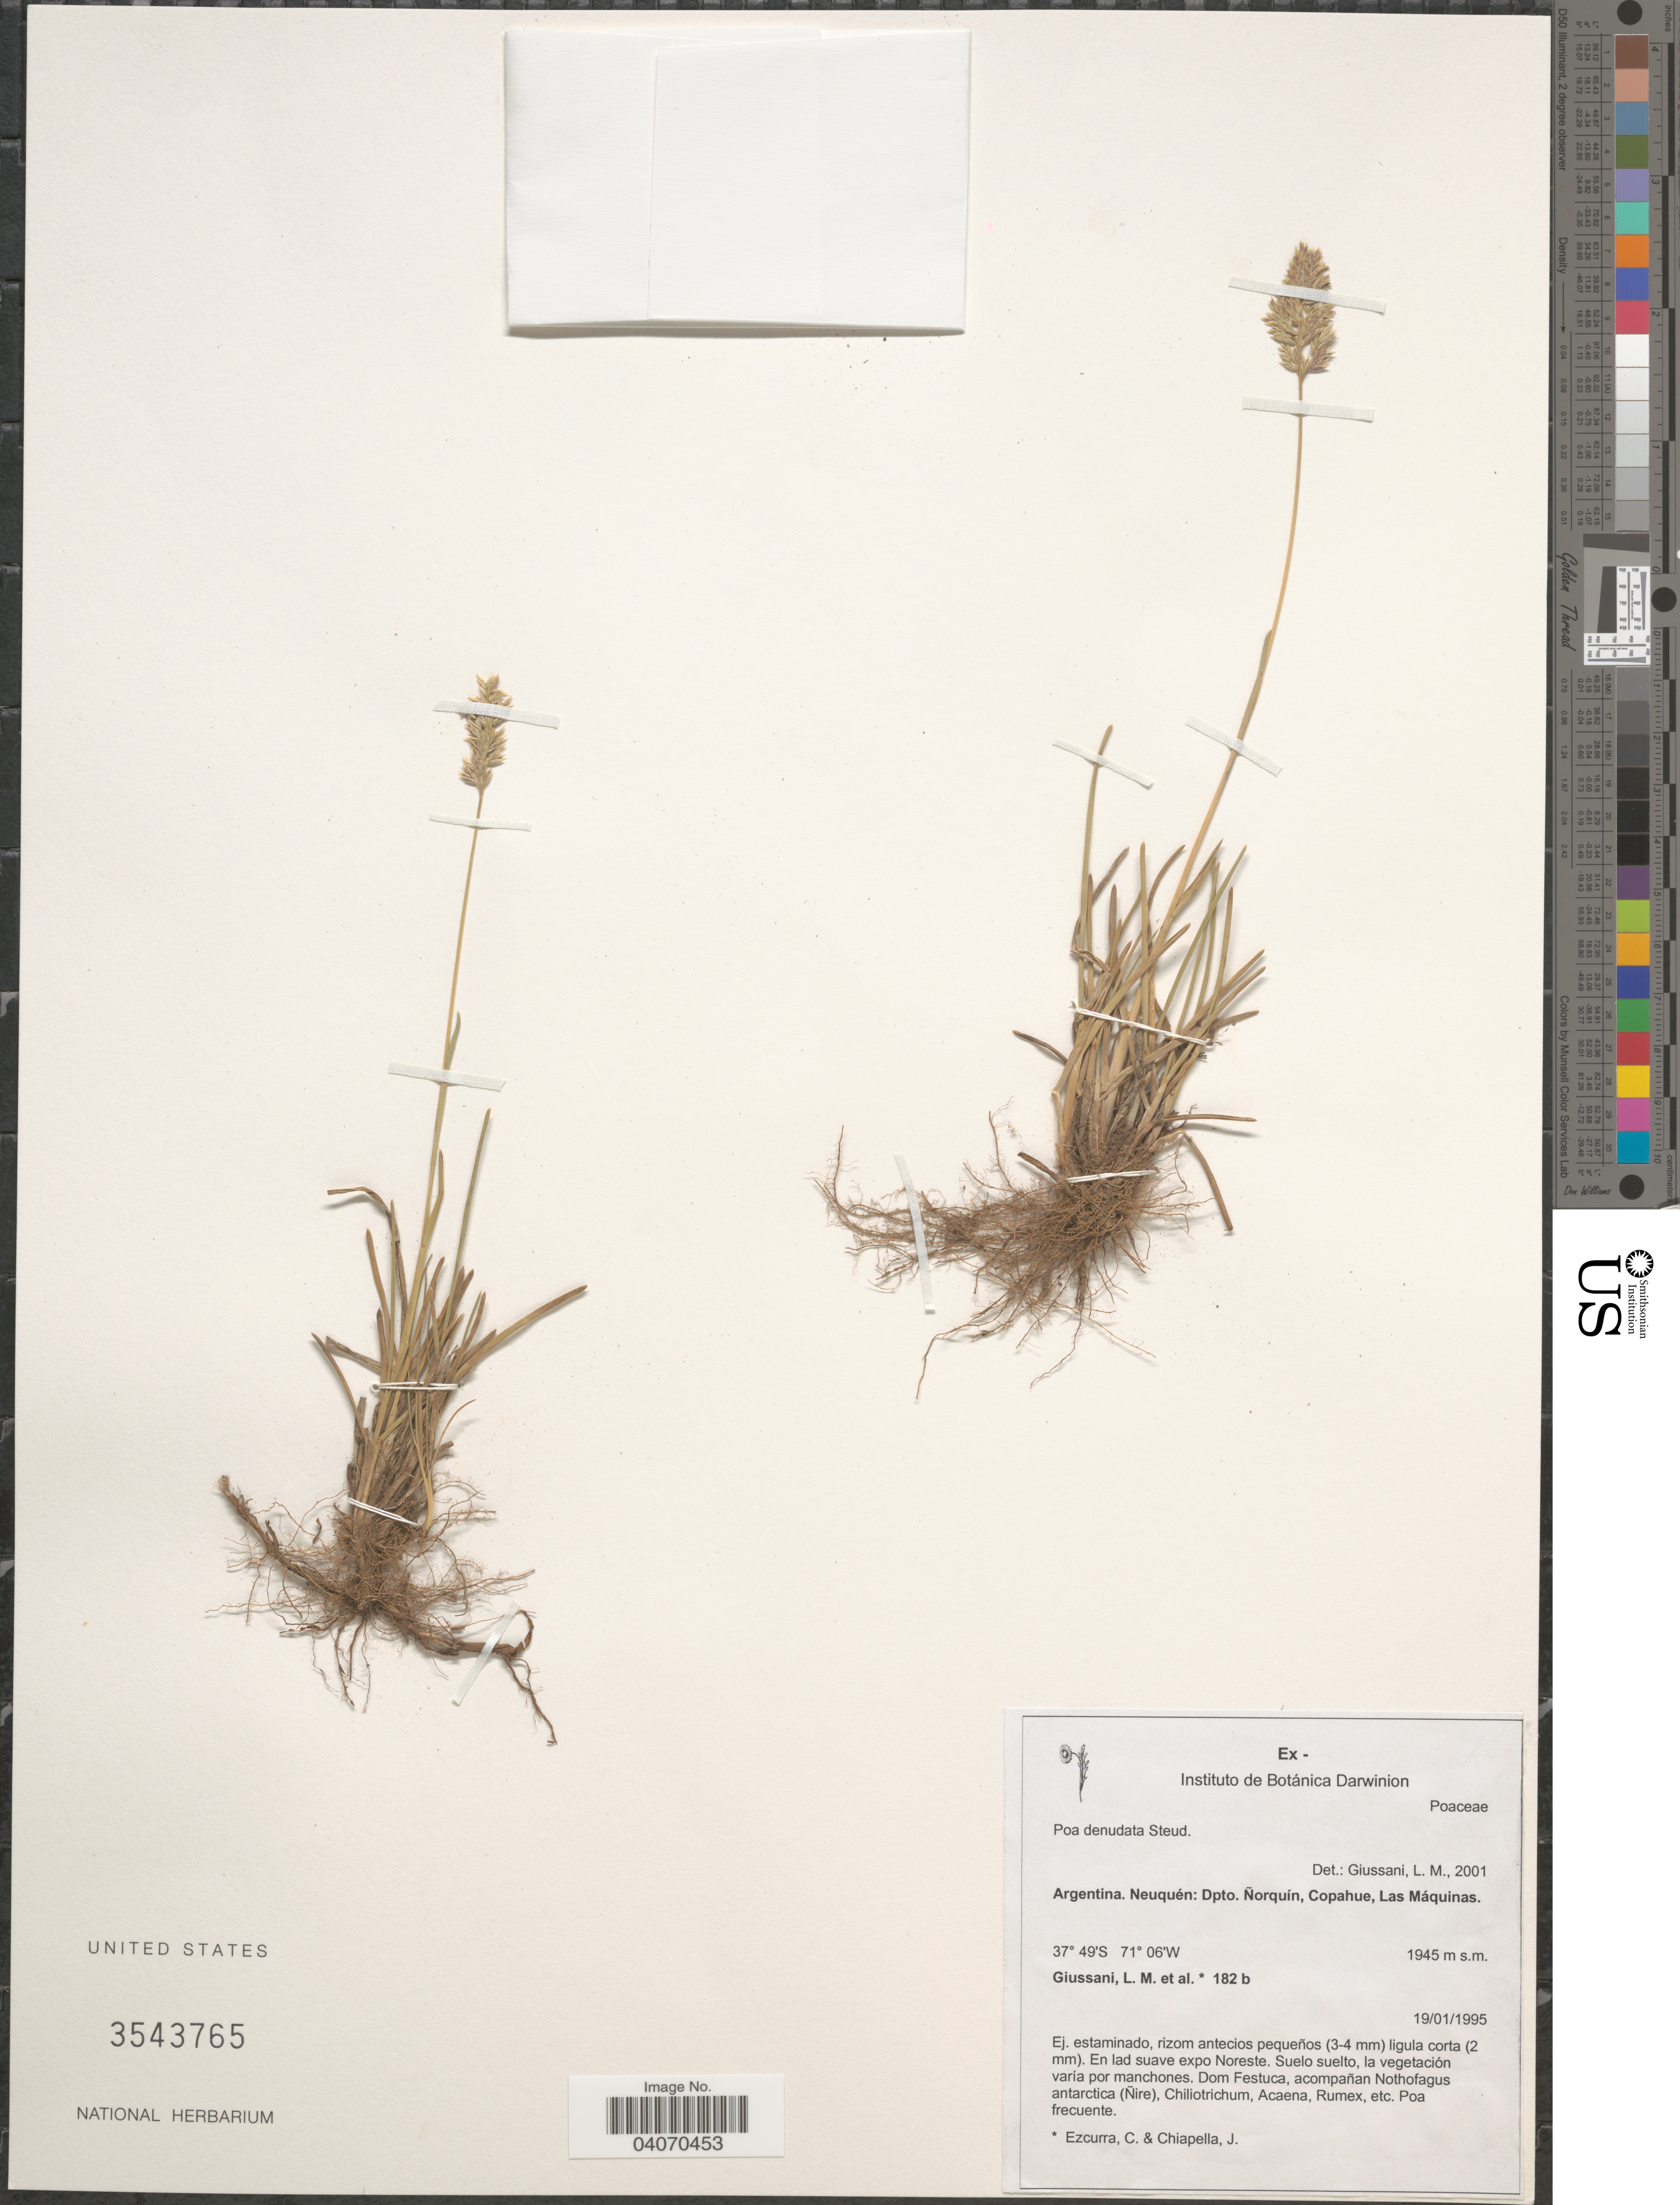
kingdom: Plantae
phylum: Tracheophyta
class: Liliopsida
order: Poales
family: Poaceae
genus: Poa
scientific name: Poa denudata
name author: Steud.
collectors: L. Giussani, C. Ezcurra & J. Chiapella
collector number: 182b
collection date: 1995-01-19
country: Argentina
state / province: Neuquen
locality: Dpto. Ñorquín, Copahue, Las Máquinas.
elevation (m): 1945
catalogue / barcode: US 3543765